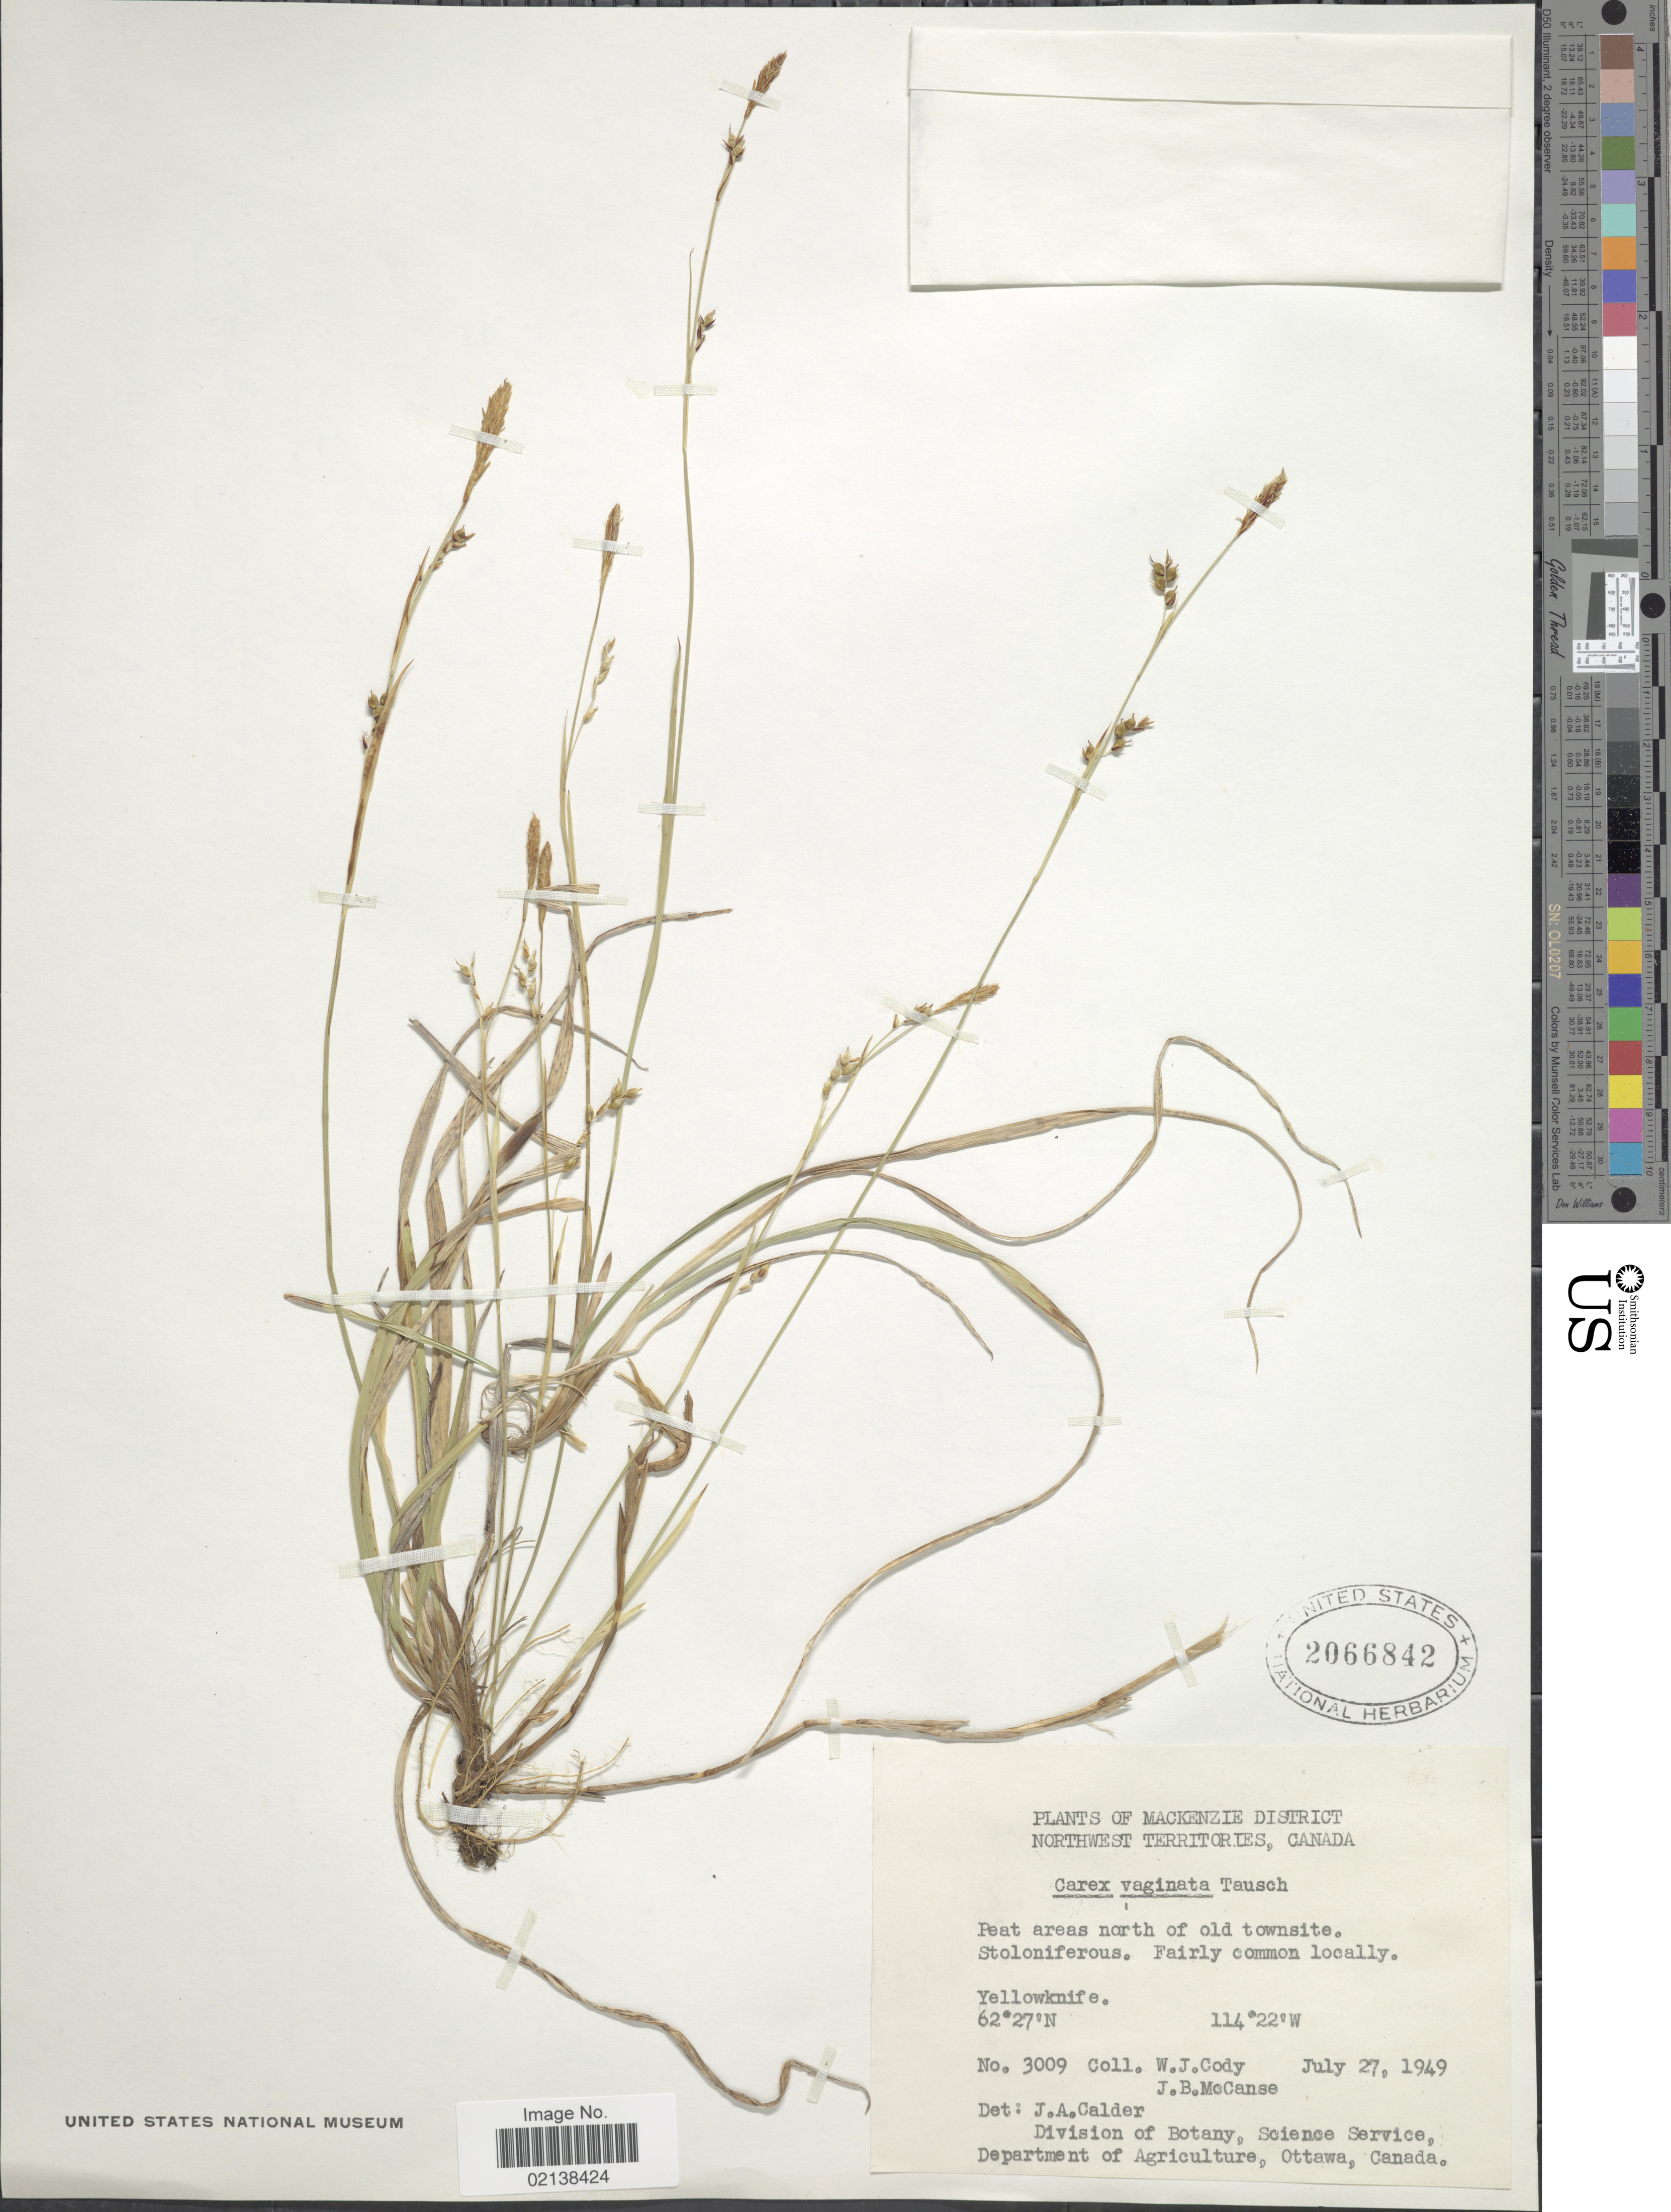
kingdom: Plantae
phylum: Tracheophyta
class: Liliopsida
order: Poales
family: Cyperaceae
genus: Carex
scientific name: Carex vaginata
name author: Tausch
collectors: W. Cody & J. McCanse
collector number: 3009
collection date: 1949-07-27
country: Canada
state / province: Northwest Territories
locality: Mackenzie District, peat areas north of old townsite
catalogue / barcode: US 2066842